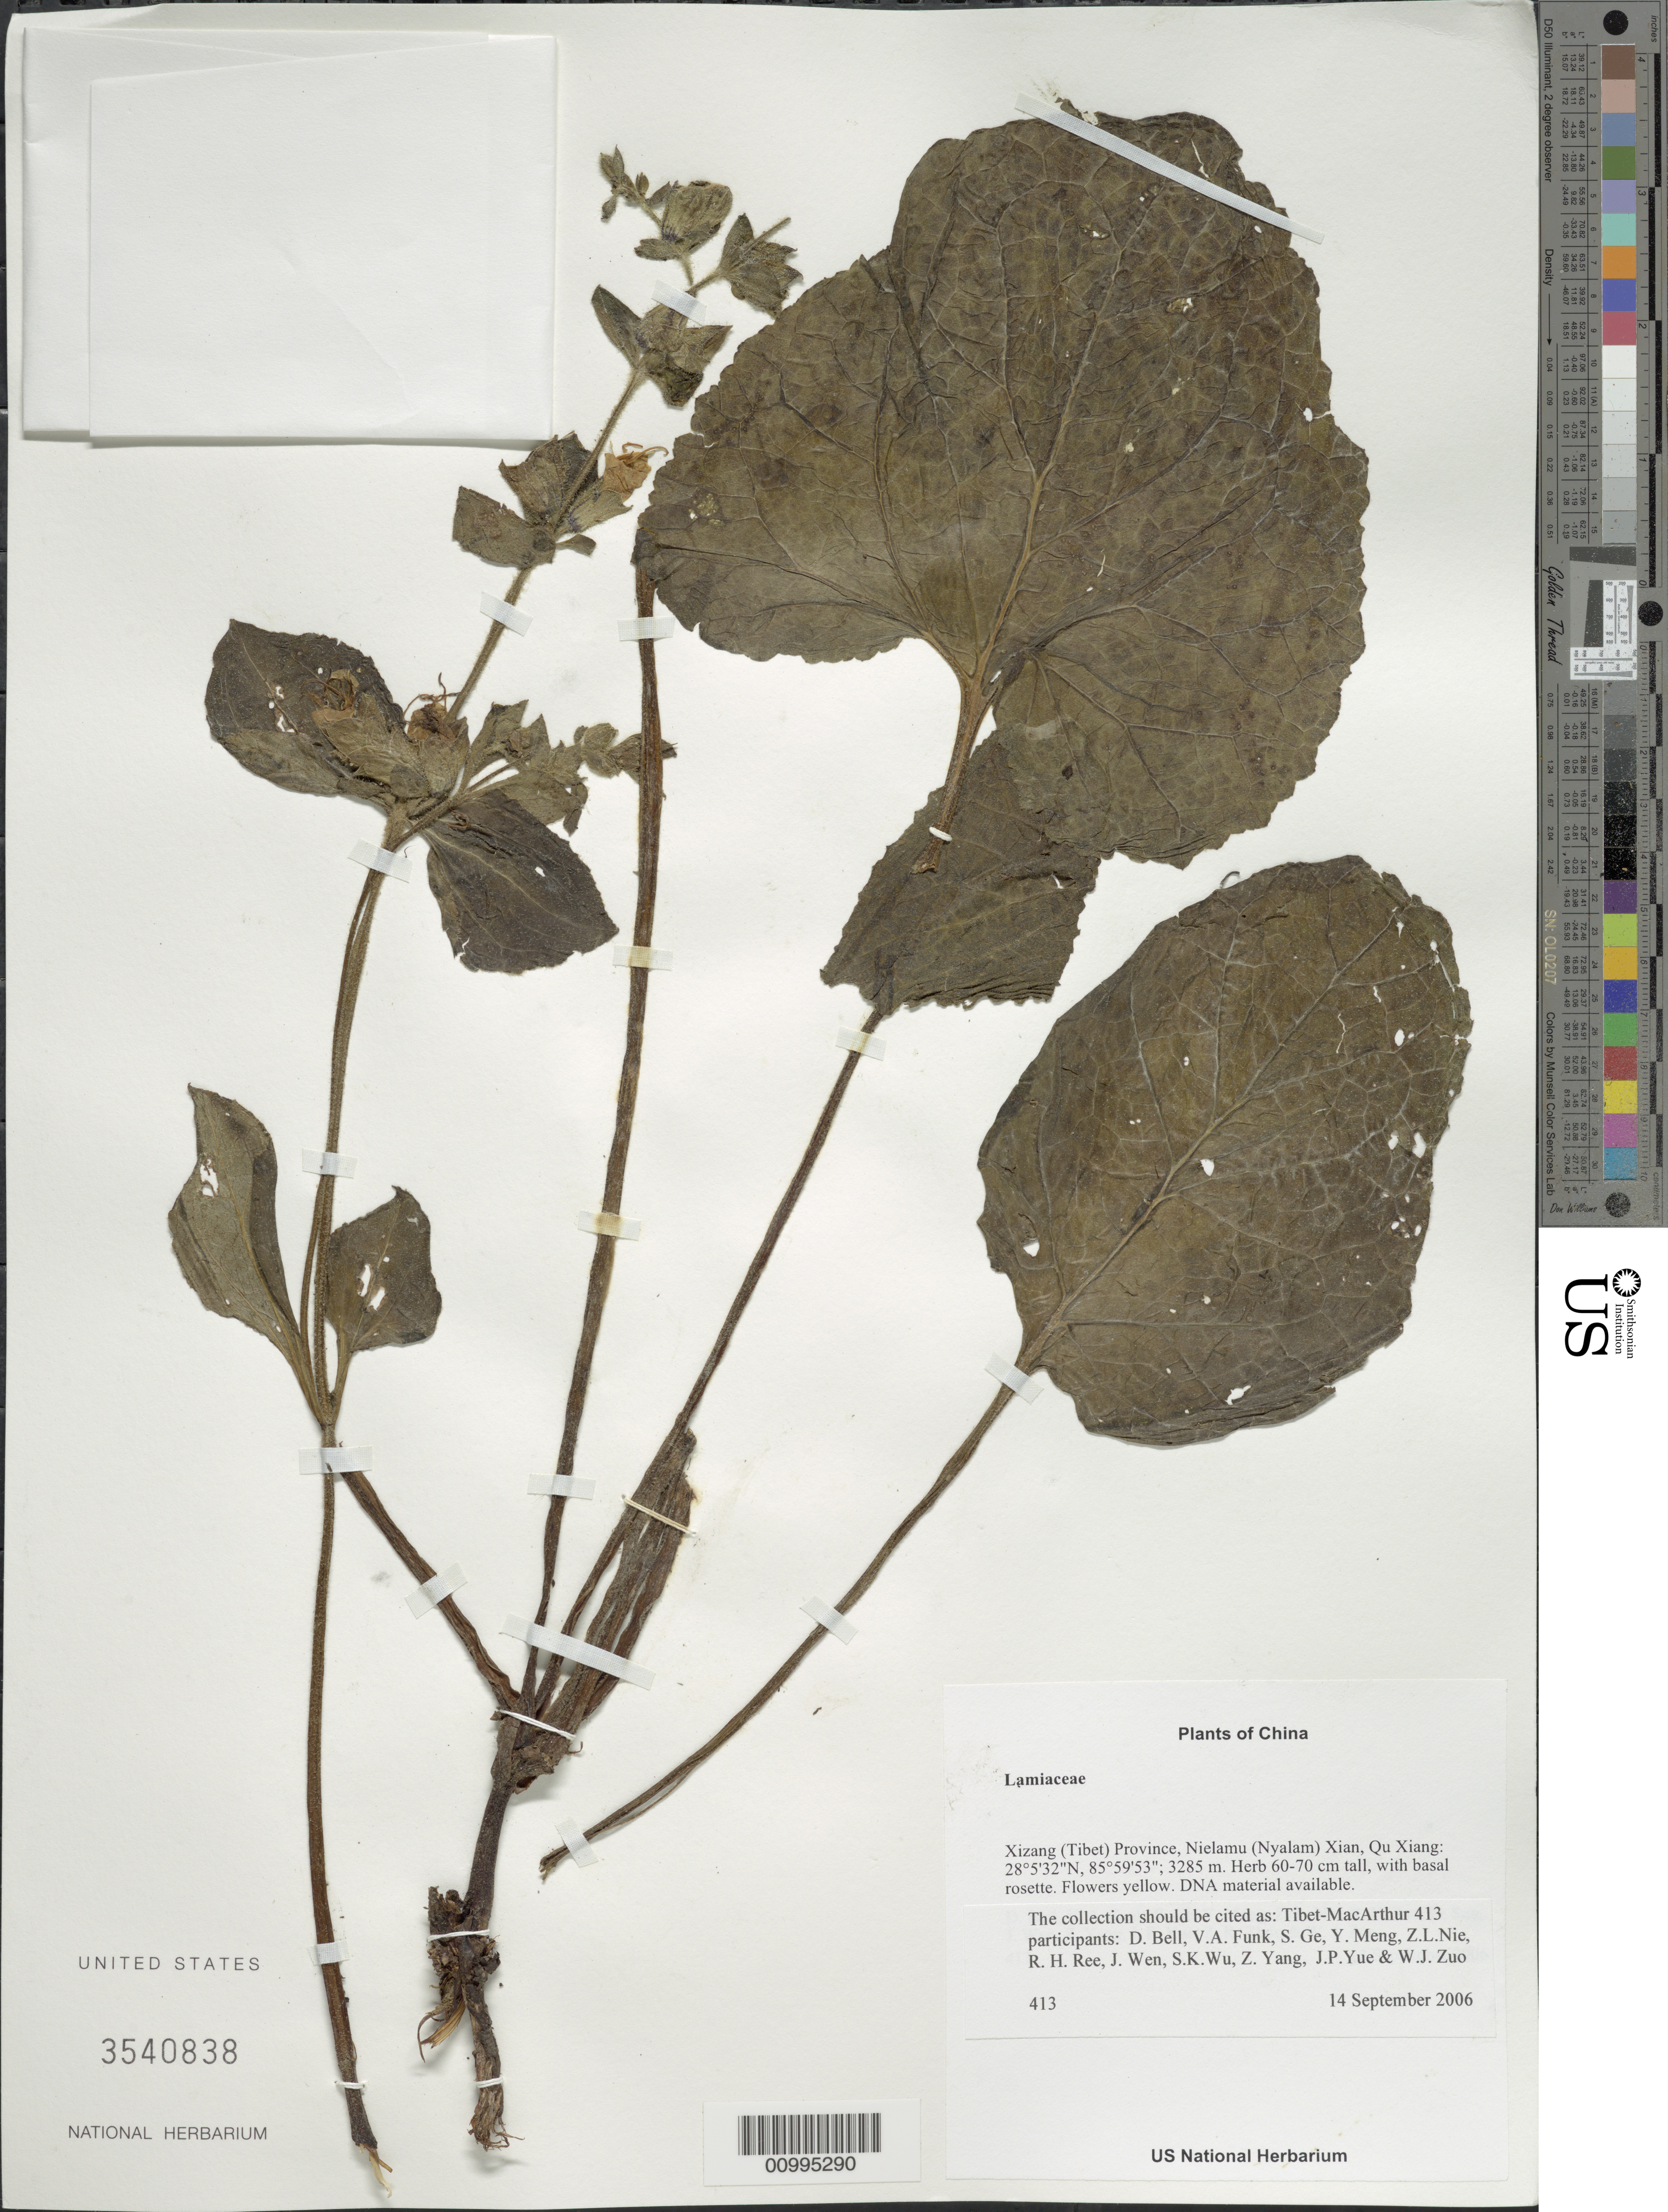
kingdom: Plantae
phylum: Tracheophyta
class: Magnoliopsida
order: Lamiales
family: Lamiaceae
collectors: Tibet-MacArthur, D. A. Bell, V. Funk, S. Ge, Y. Meng, Z. Nie, R. Ree, H. Sun, J. Wen, Z. Yang, J. Yue, Z. Zhou & W. Zuo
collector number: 413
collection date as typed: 14 Sep 2006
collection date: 2006-09-14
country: China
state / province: Xizang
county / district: Nielamu (Nyalam) Xian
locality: Qu Xiang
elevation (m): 3285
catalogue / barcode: US 3540838